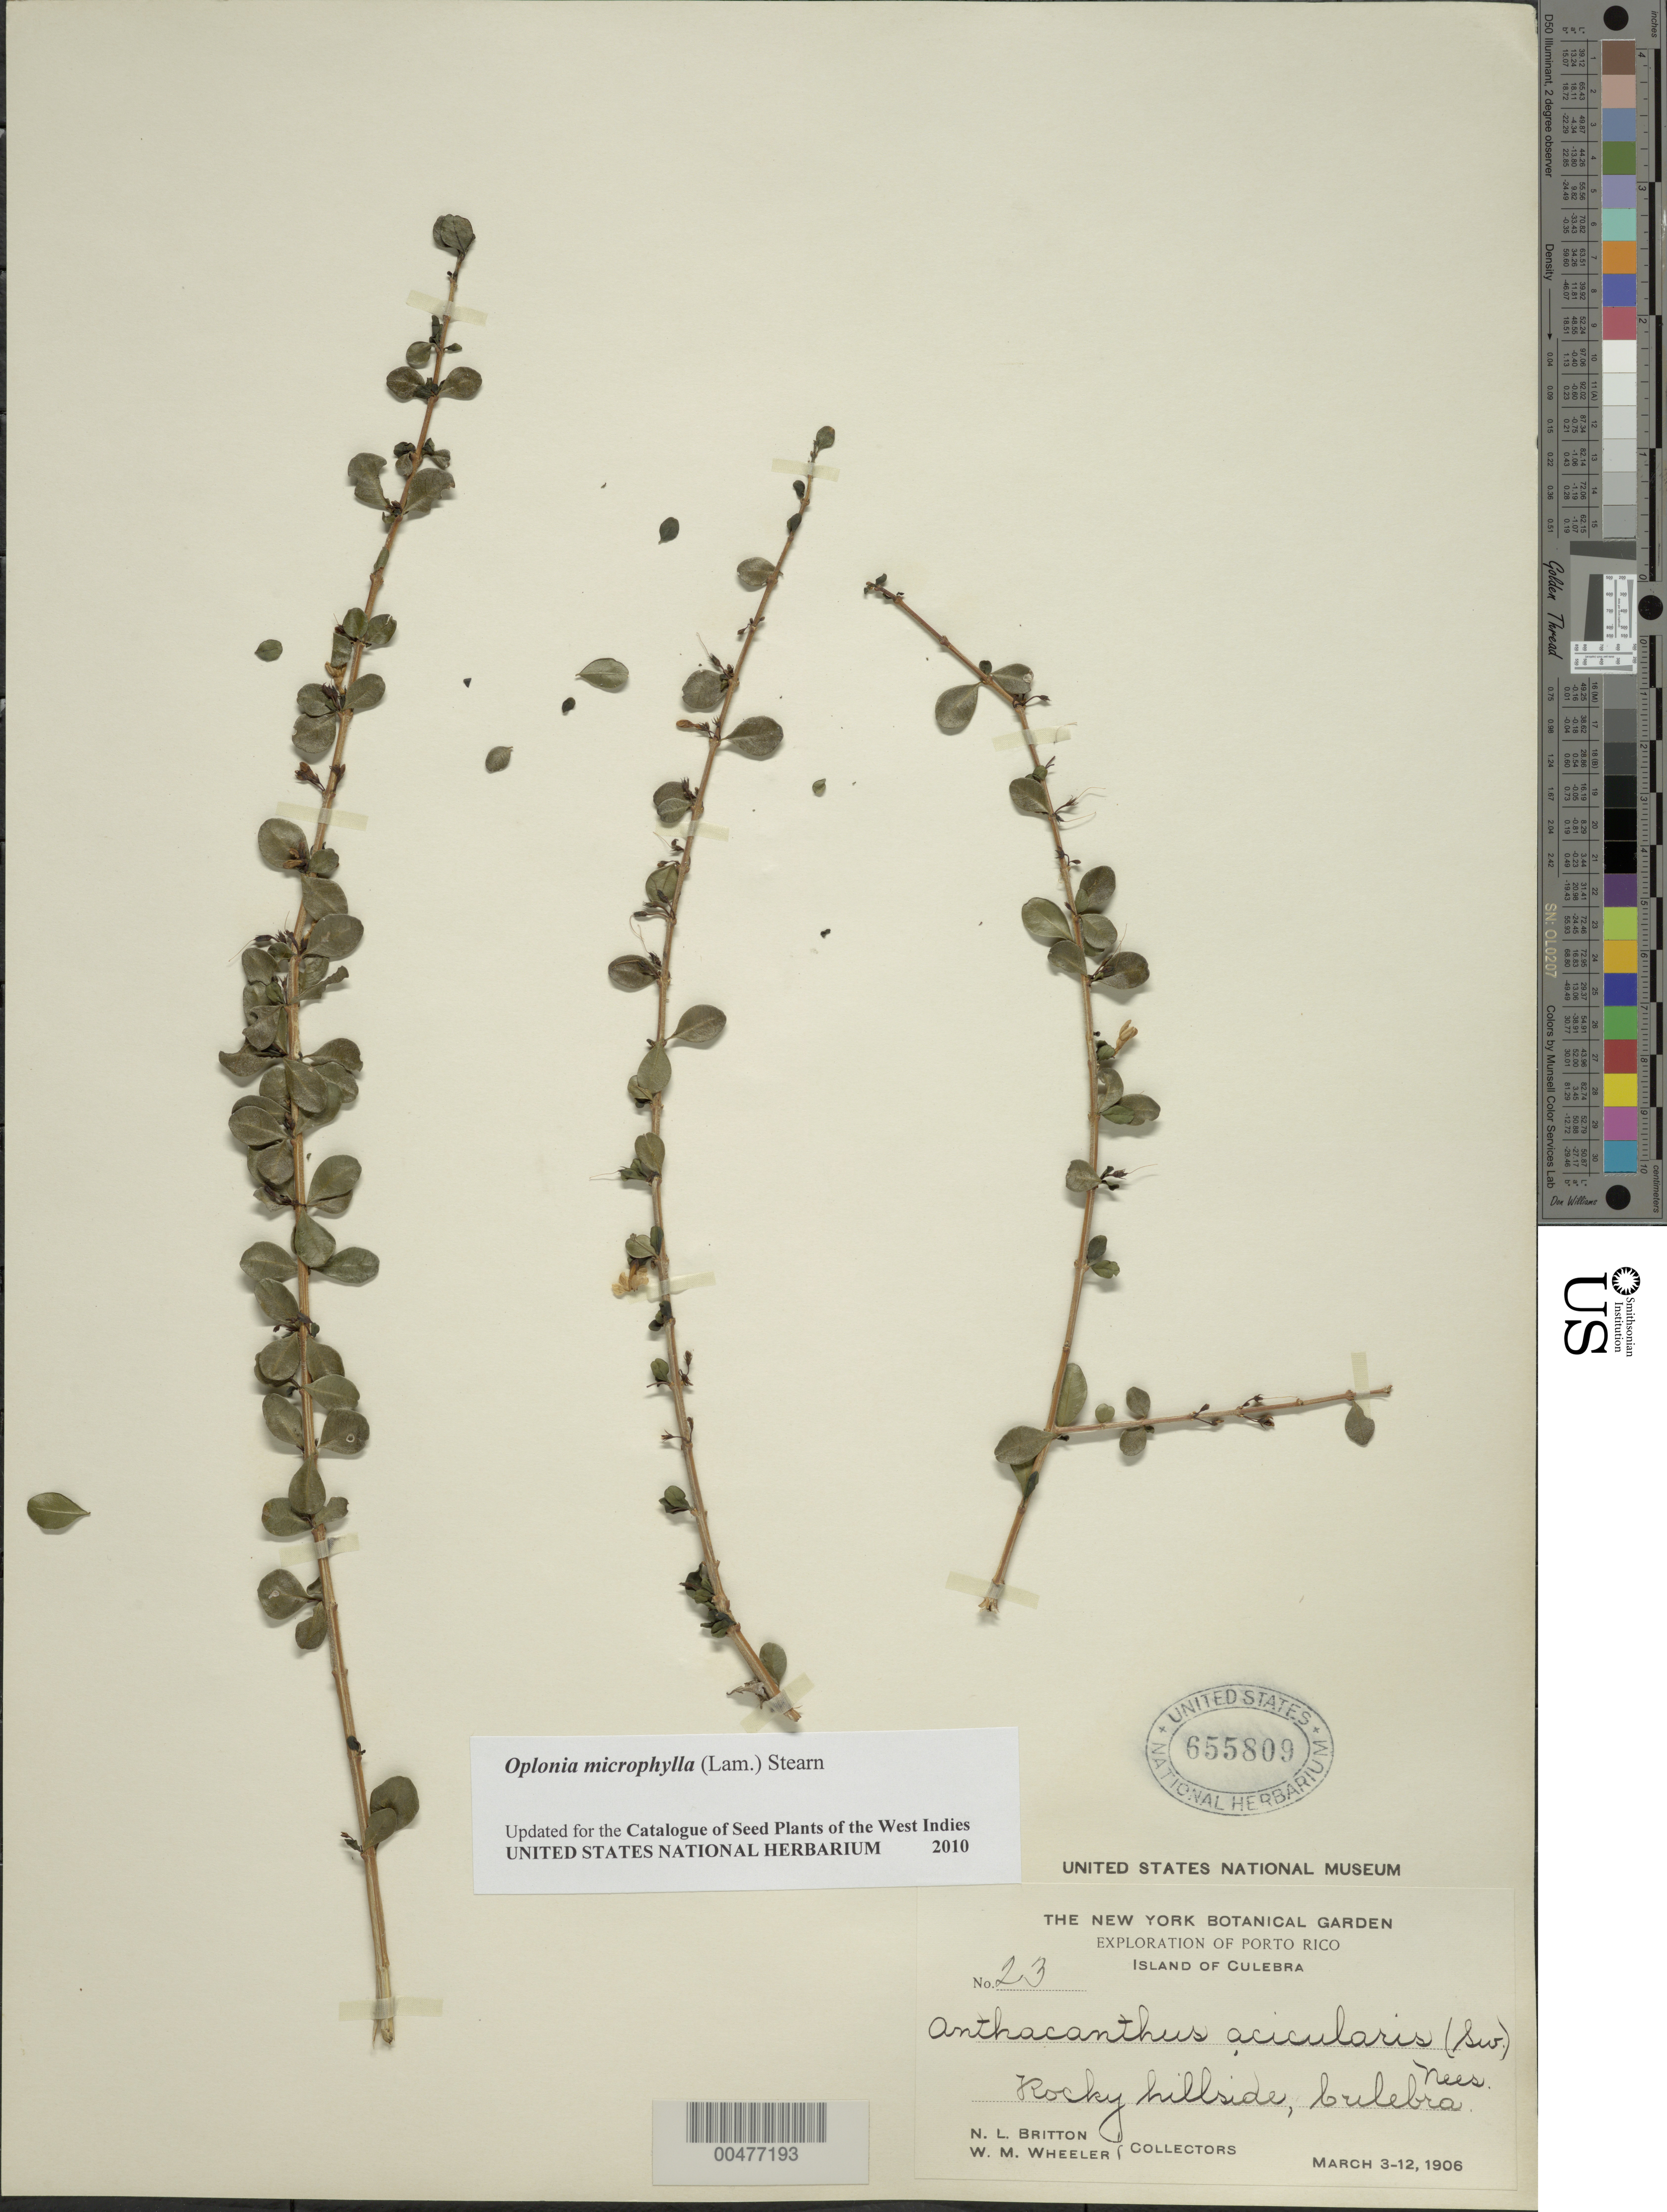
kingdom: Plantae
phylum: Tracheophyta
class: Magnoliopsida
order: Lamiales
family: Acanthaceae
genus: Oplonia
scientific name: Oplonia microphylla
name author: (Lam.) Stearn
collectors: N. Britton & W. Wheeler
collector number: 23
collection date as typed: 03 Mar 1906 to 12 Mar 1906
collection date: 1906-03-03/1906-03-12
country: Puerto Rico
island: Greater Antilles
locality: Culebra Island. Rocky hillsides.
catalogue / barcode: US 655809